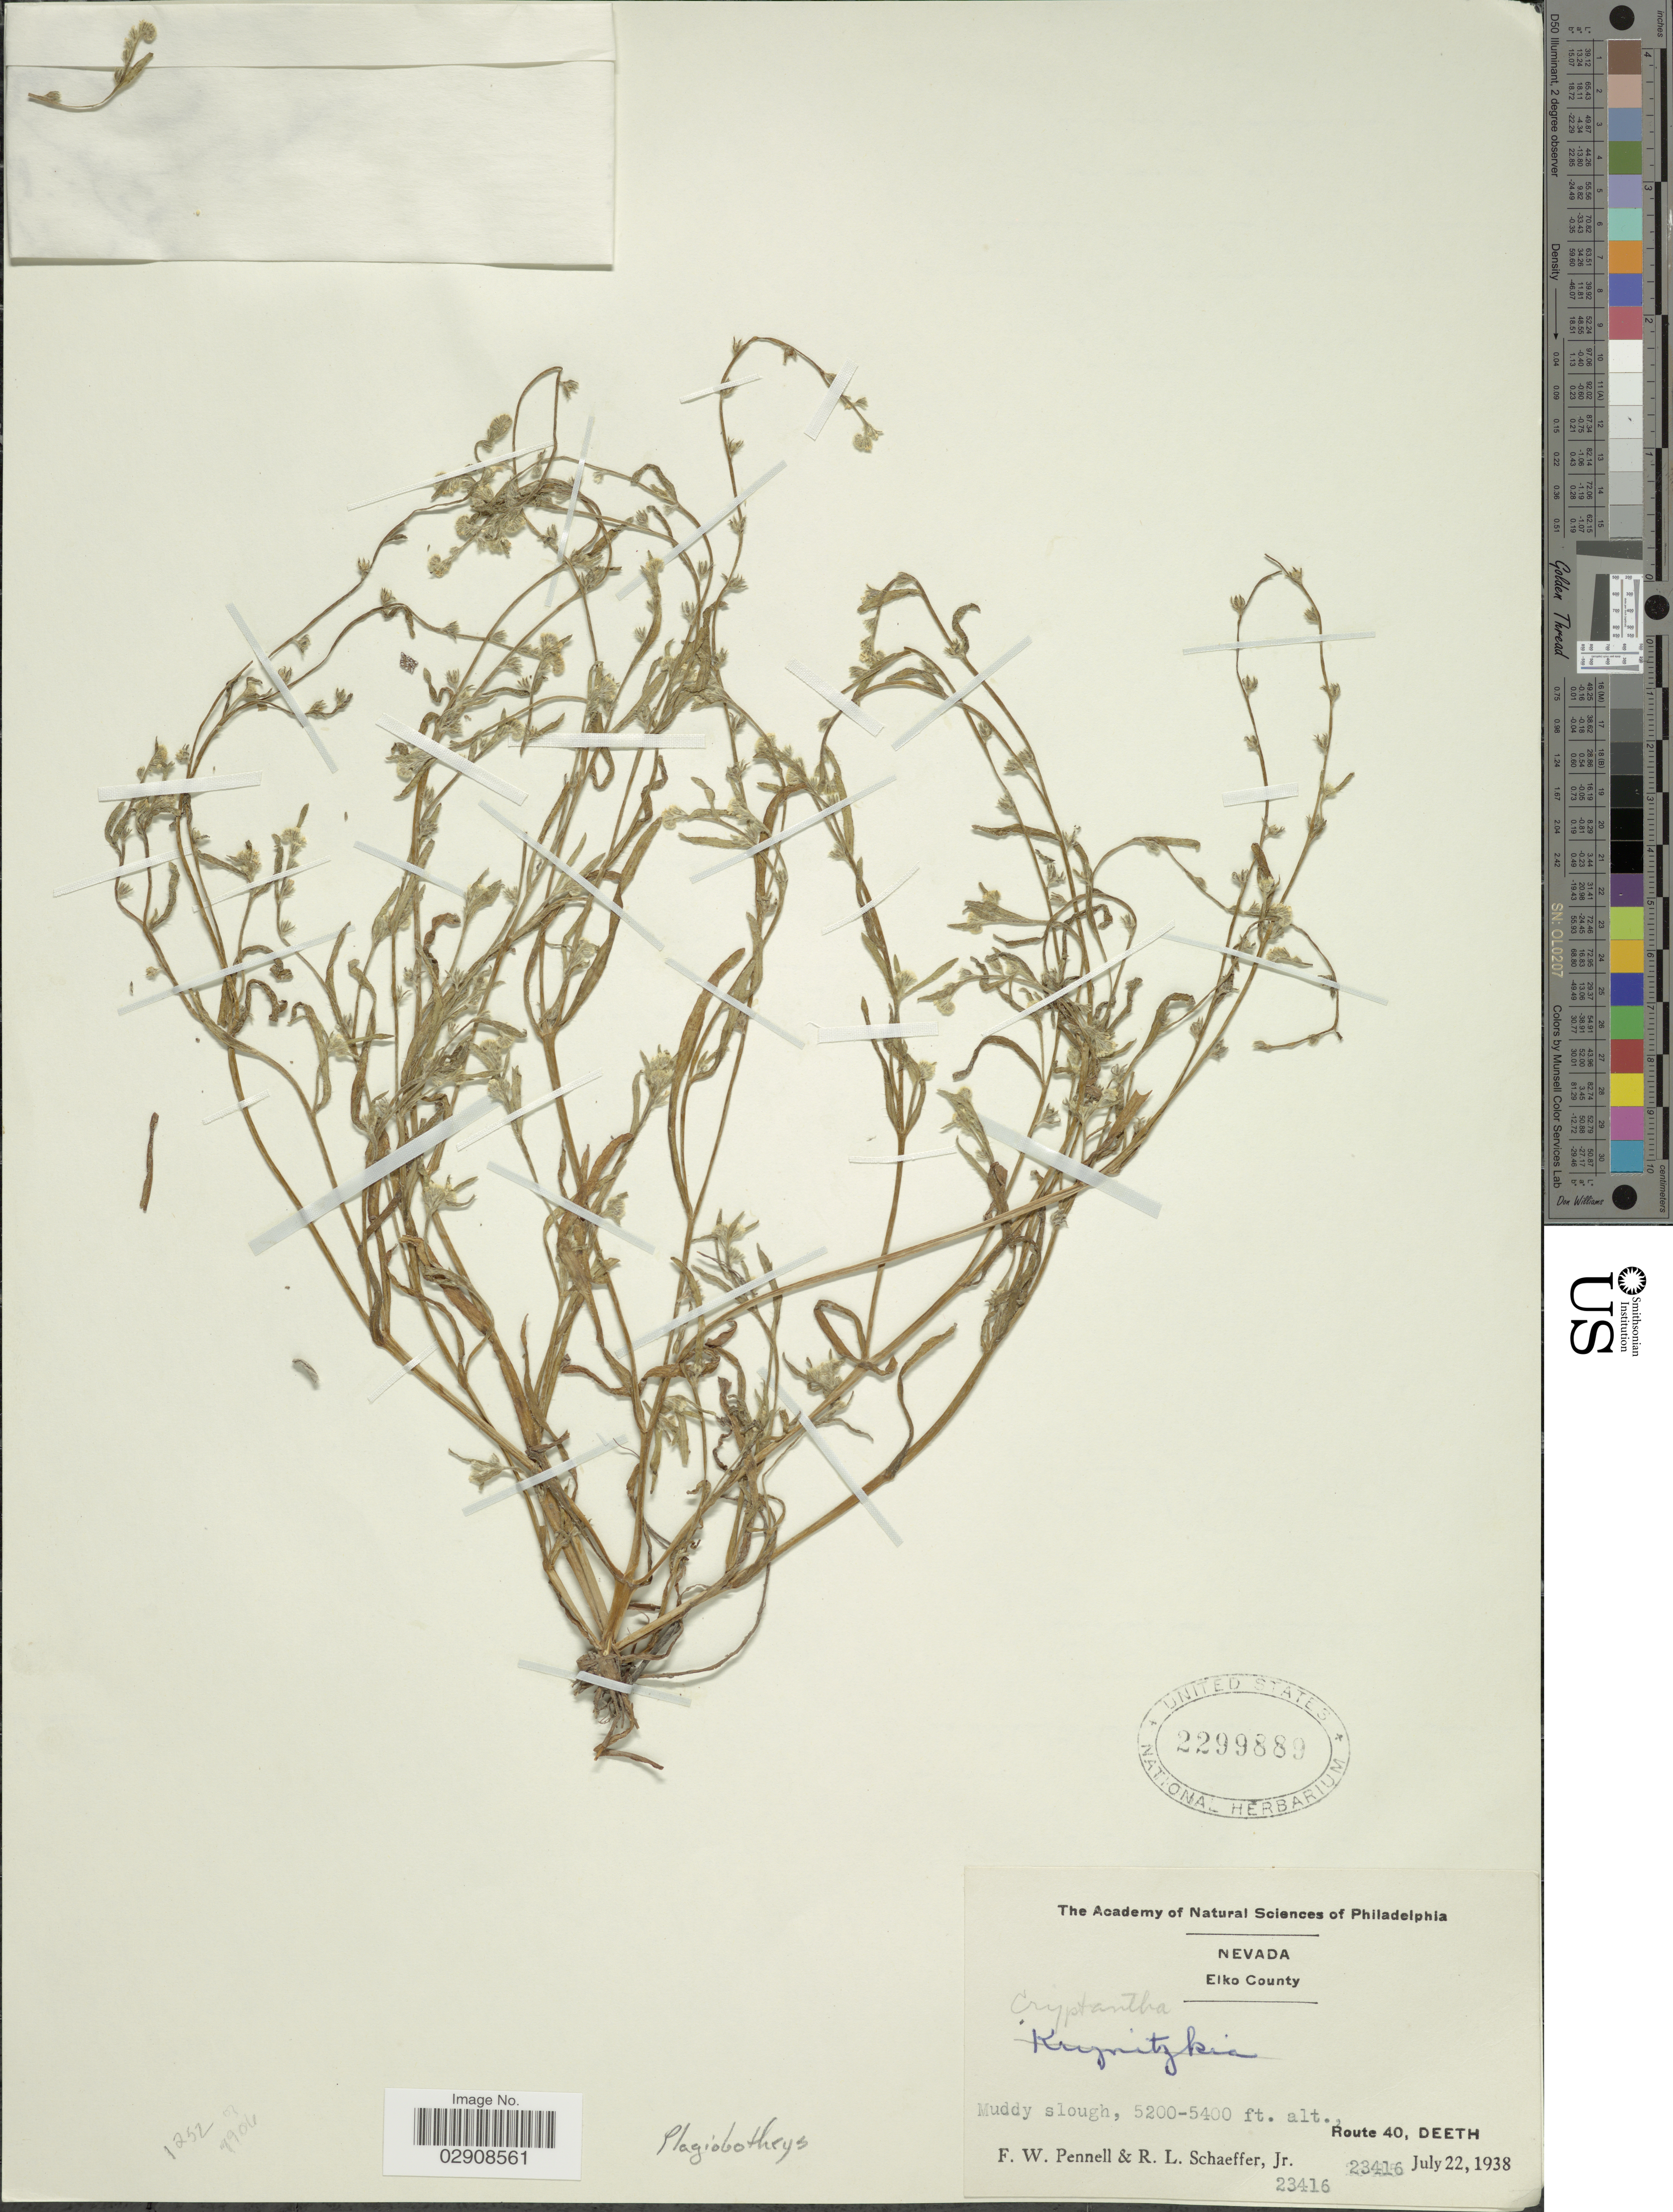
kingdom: Plantae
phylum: Tracheophyta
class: Magnoliopsida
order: Boraginales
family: Boraginaceae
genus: Cryptantha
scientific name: Cryptantha sp.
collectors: F. W. Pennell & R. L. Schaeffer Jr.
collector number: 23416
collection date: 1938-07-22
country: United States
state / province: Nevada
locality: Elko County. Muddy slough. Route 40, DEETH.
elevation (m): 1585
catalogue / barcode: US 2299889